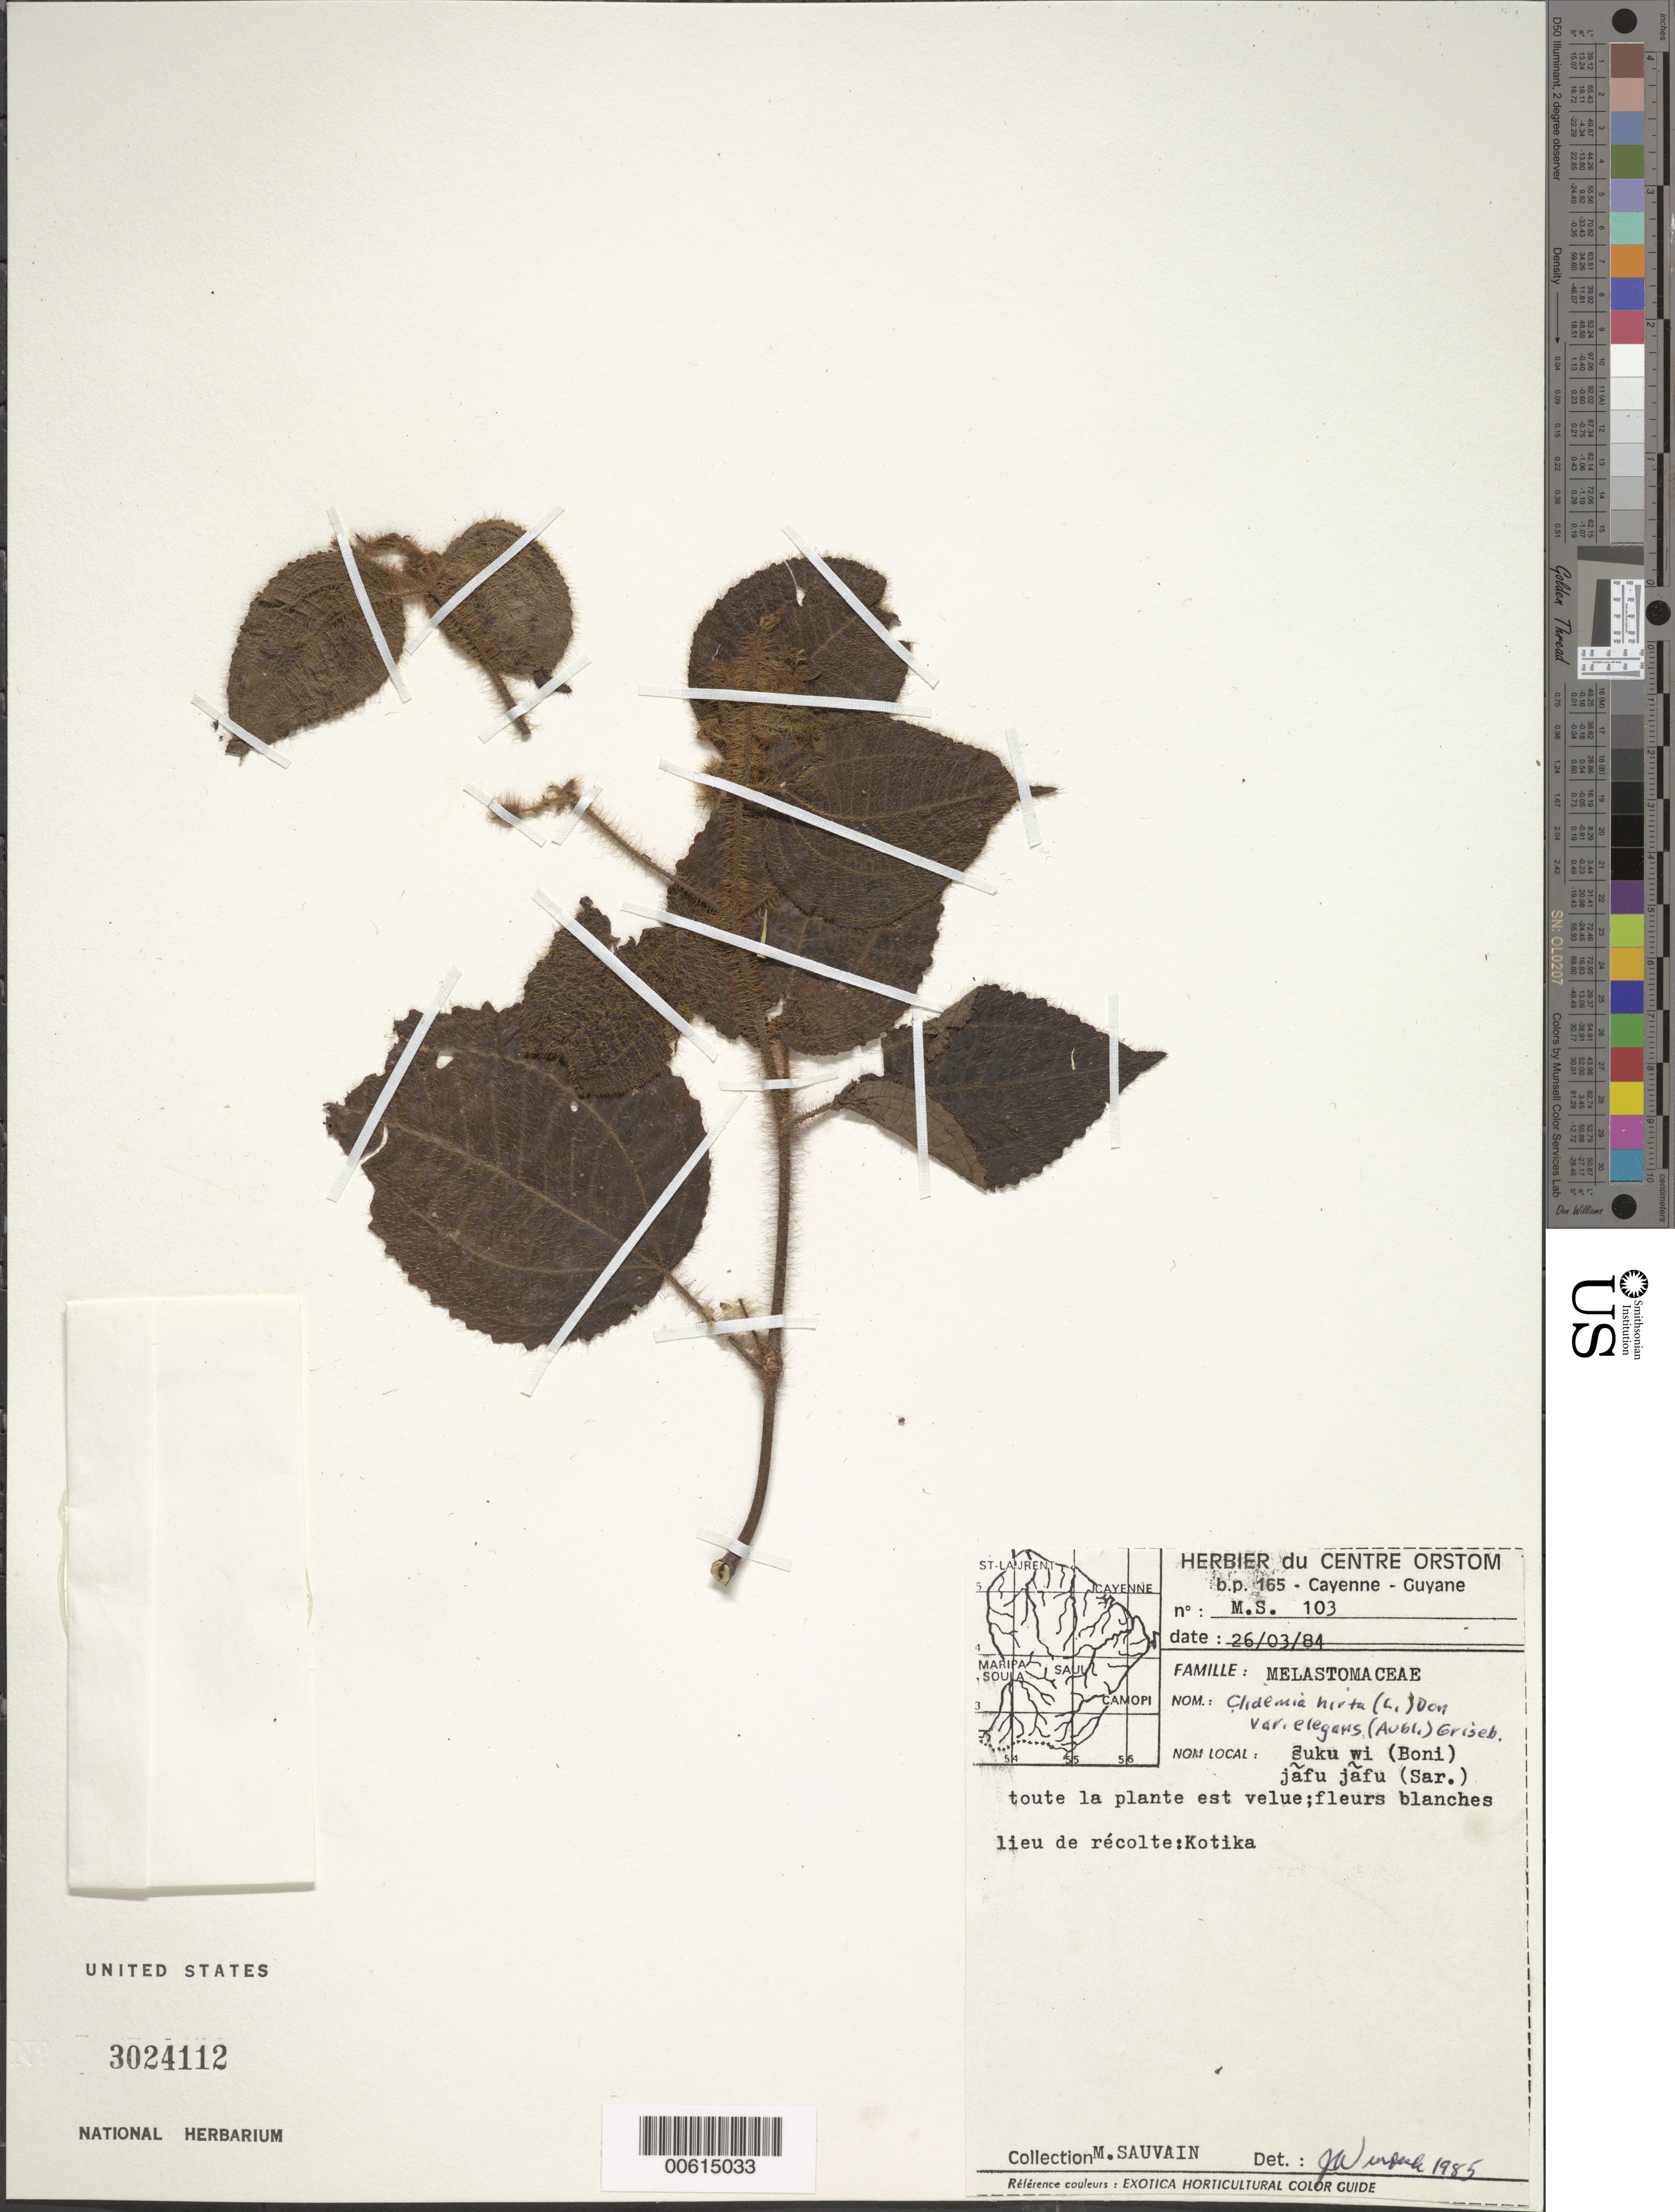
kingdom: Plantae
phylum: Tracheophyta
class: Magnoliopsida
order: Myrtales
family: Melastomataceae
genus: Clidemia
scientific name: Clidemia hirta var. elegans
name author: (Aubl.) Griseb.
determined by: Wurdack, John J., (US), US (UNITED STATES)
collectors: M. Sauvain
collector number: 103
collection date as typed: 18-Apr-88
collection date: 1988-04-18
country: French Guiana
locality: Kotika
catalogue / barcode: US 3024112